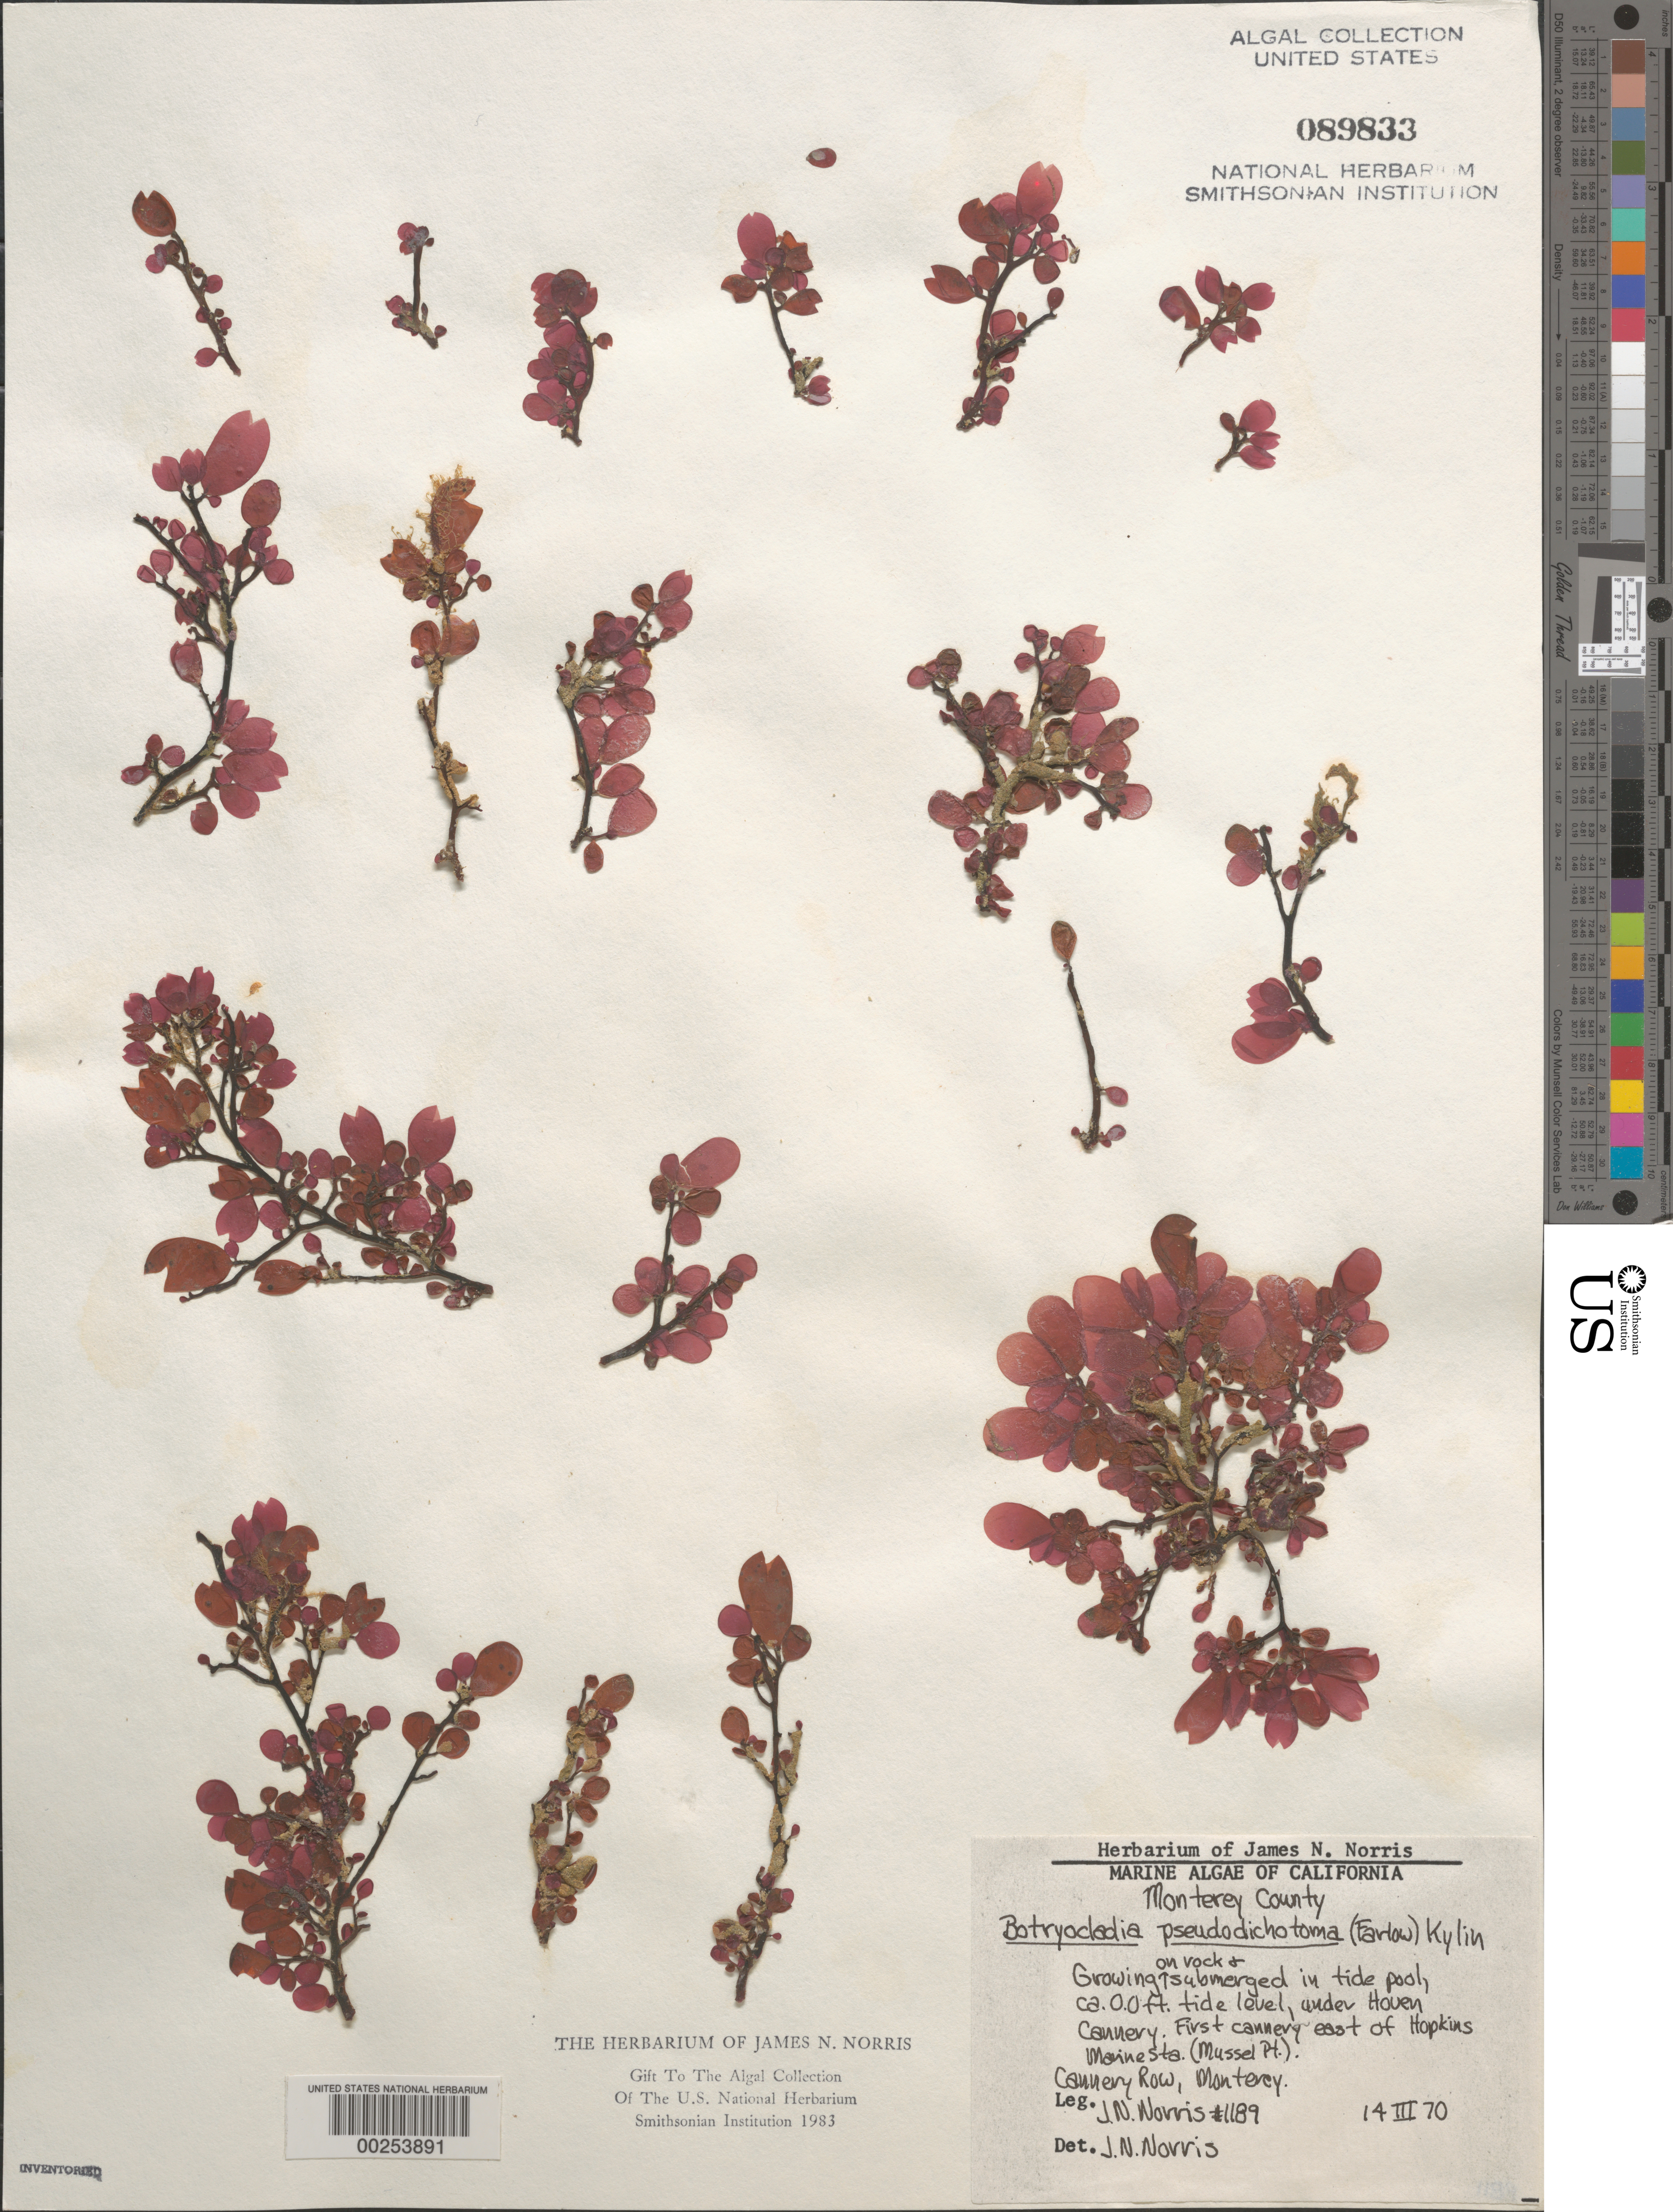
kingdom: Plantae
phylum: Rhodophyta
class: Florideophyceae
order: Rhodymeniales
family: Rhodymeniaceae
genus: Botryocladia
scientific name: Botryocladia pseudodichotoma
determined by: Norris, James N.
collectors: J. N. Norris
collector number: JN-1189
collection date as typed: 14 Mar 1970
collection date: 1970-03-14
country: United States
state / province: California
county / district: Monterey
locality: Cannery Row, Monterey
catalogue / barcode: US 89833